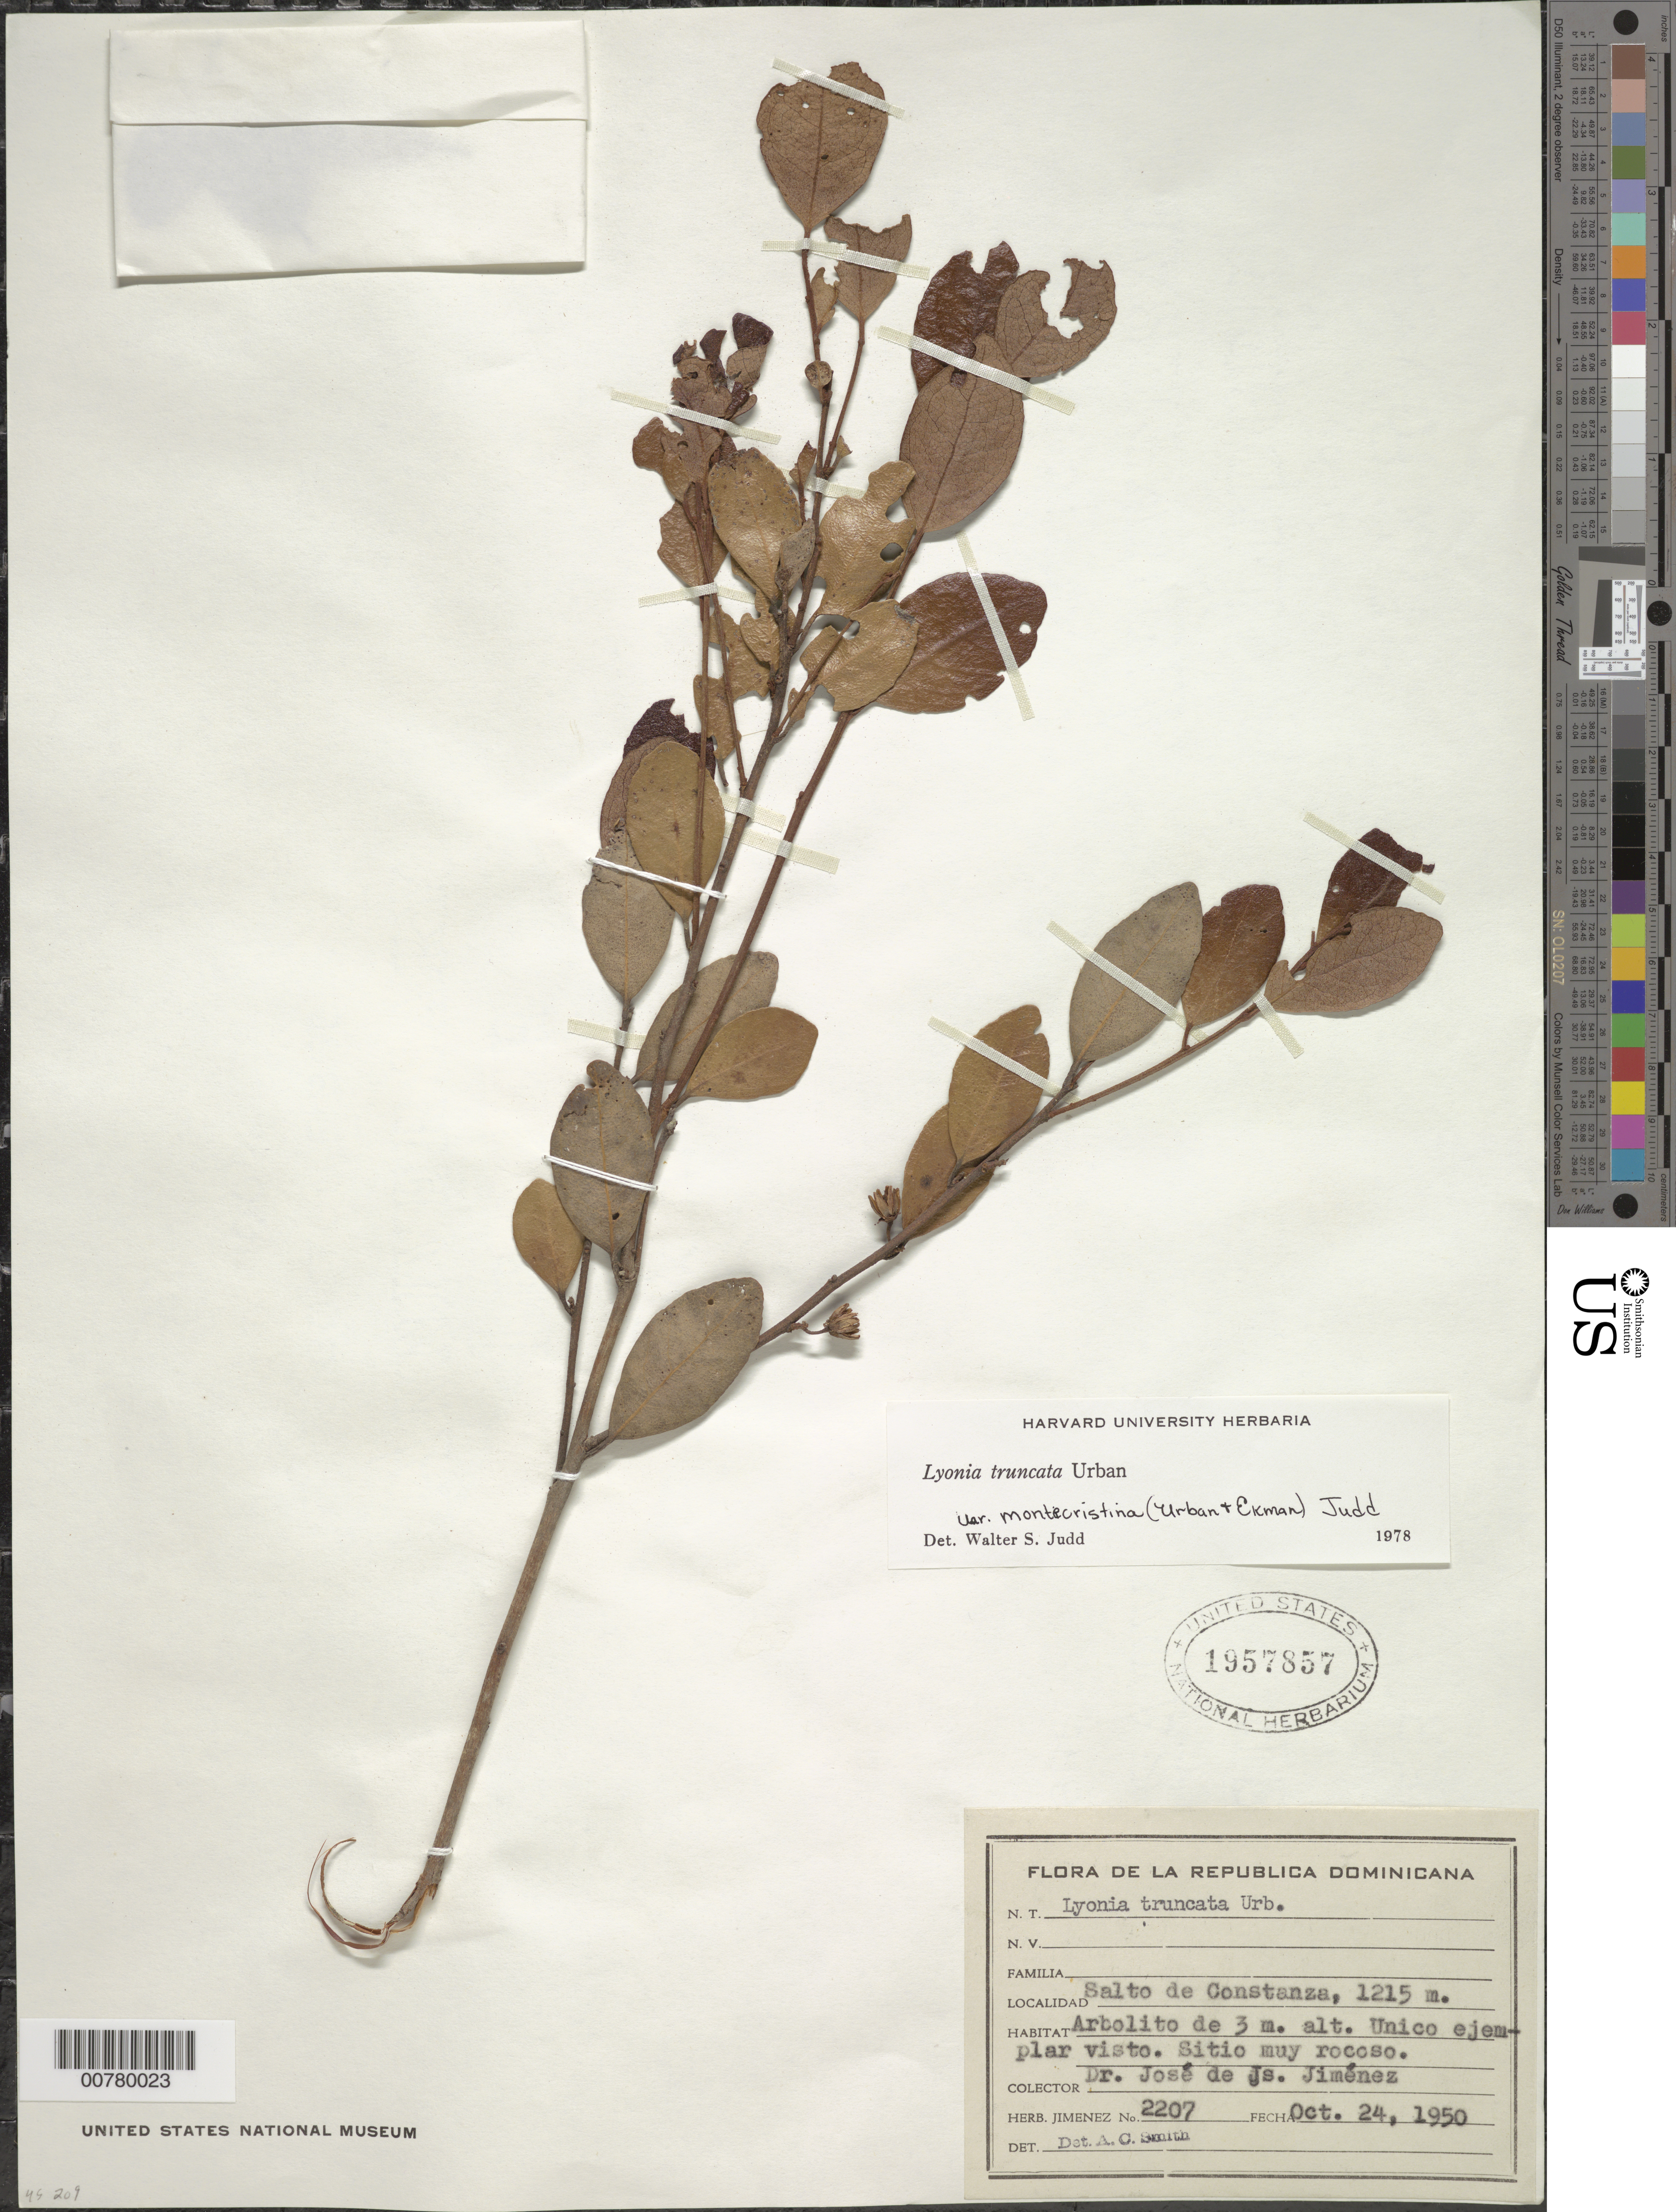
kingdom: Plantae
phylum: Tracheophyta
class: Magnoliopsida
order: Ericales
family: Ericaceae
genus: Lyonia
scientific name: Lyonia truncata var. montecristina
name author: (Urb. & Ekman) Judd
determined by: Judd, Walter S.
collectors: J. J. Jiménez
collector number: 2207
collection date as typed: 24 Oct 1950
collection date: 1950-10-24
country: Dominican Republic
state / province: La Vega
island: Hispaniola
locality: Salto de Constanza.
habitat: Very rocky place.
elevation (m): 1215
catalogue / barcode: US 1957857